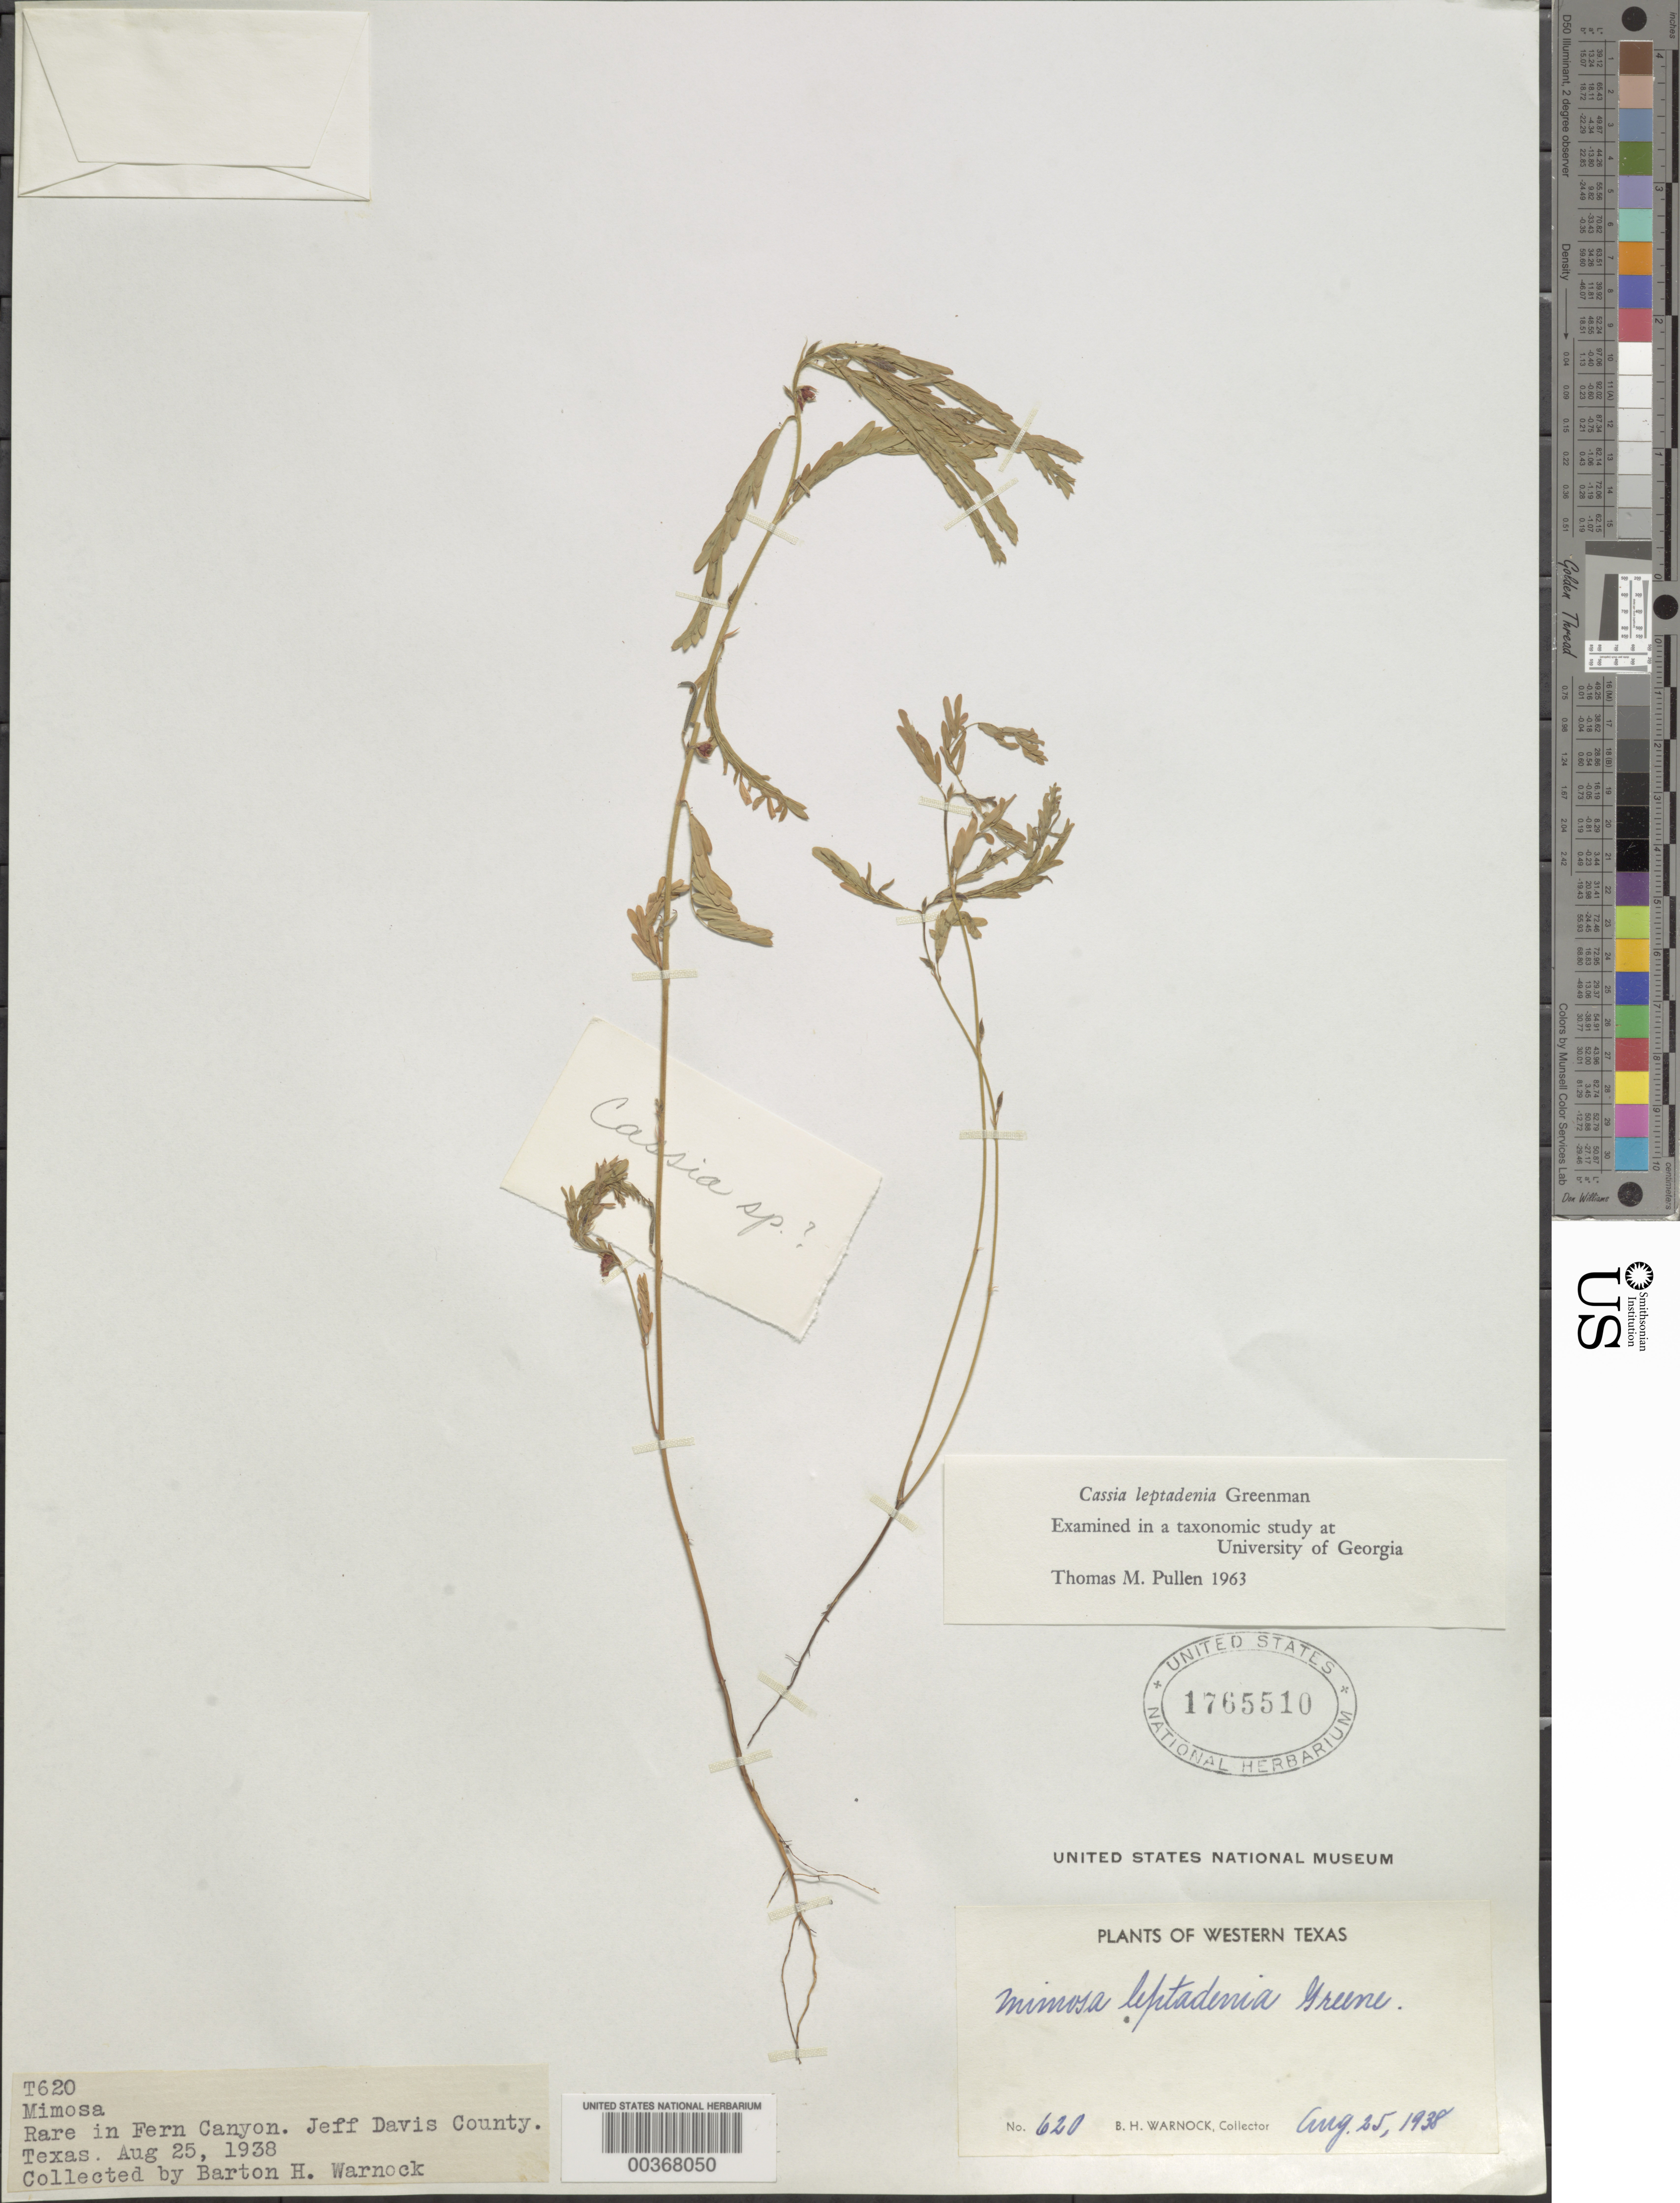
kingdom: Plantae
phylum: Tracheophyta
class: Magnoliopsida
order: Fabales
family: Fabaceae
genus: Chamaecrista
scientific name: Chamaecrista nictitans var. mensalis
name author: (Greenm.) H.S. Irwin & Barneby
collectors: B. H. Warnock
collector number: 620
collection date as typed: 25 Aug 1938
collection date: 1938-08-25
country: United States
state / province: Texas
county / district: Jeff Davis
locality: Fern canyon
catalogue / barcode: US 1765510